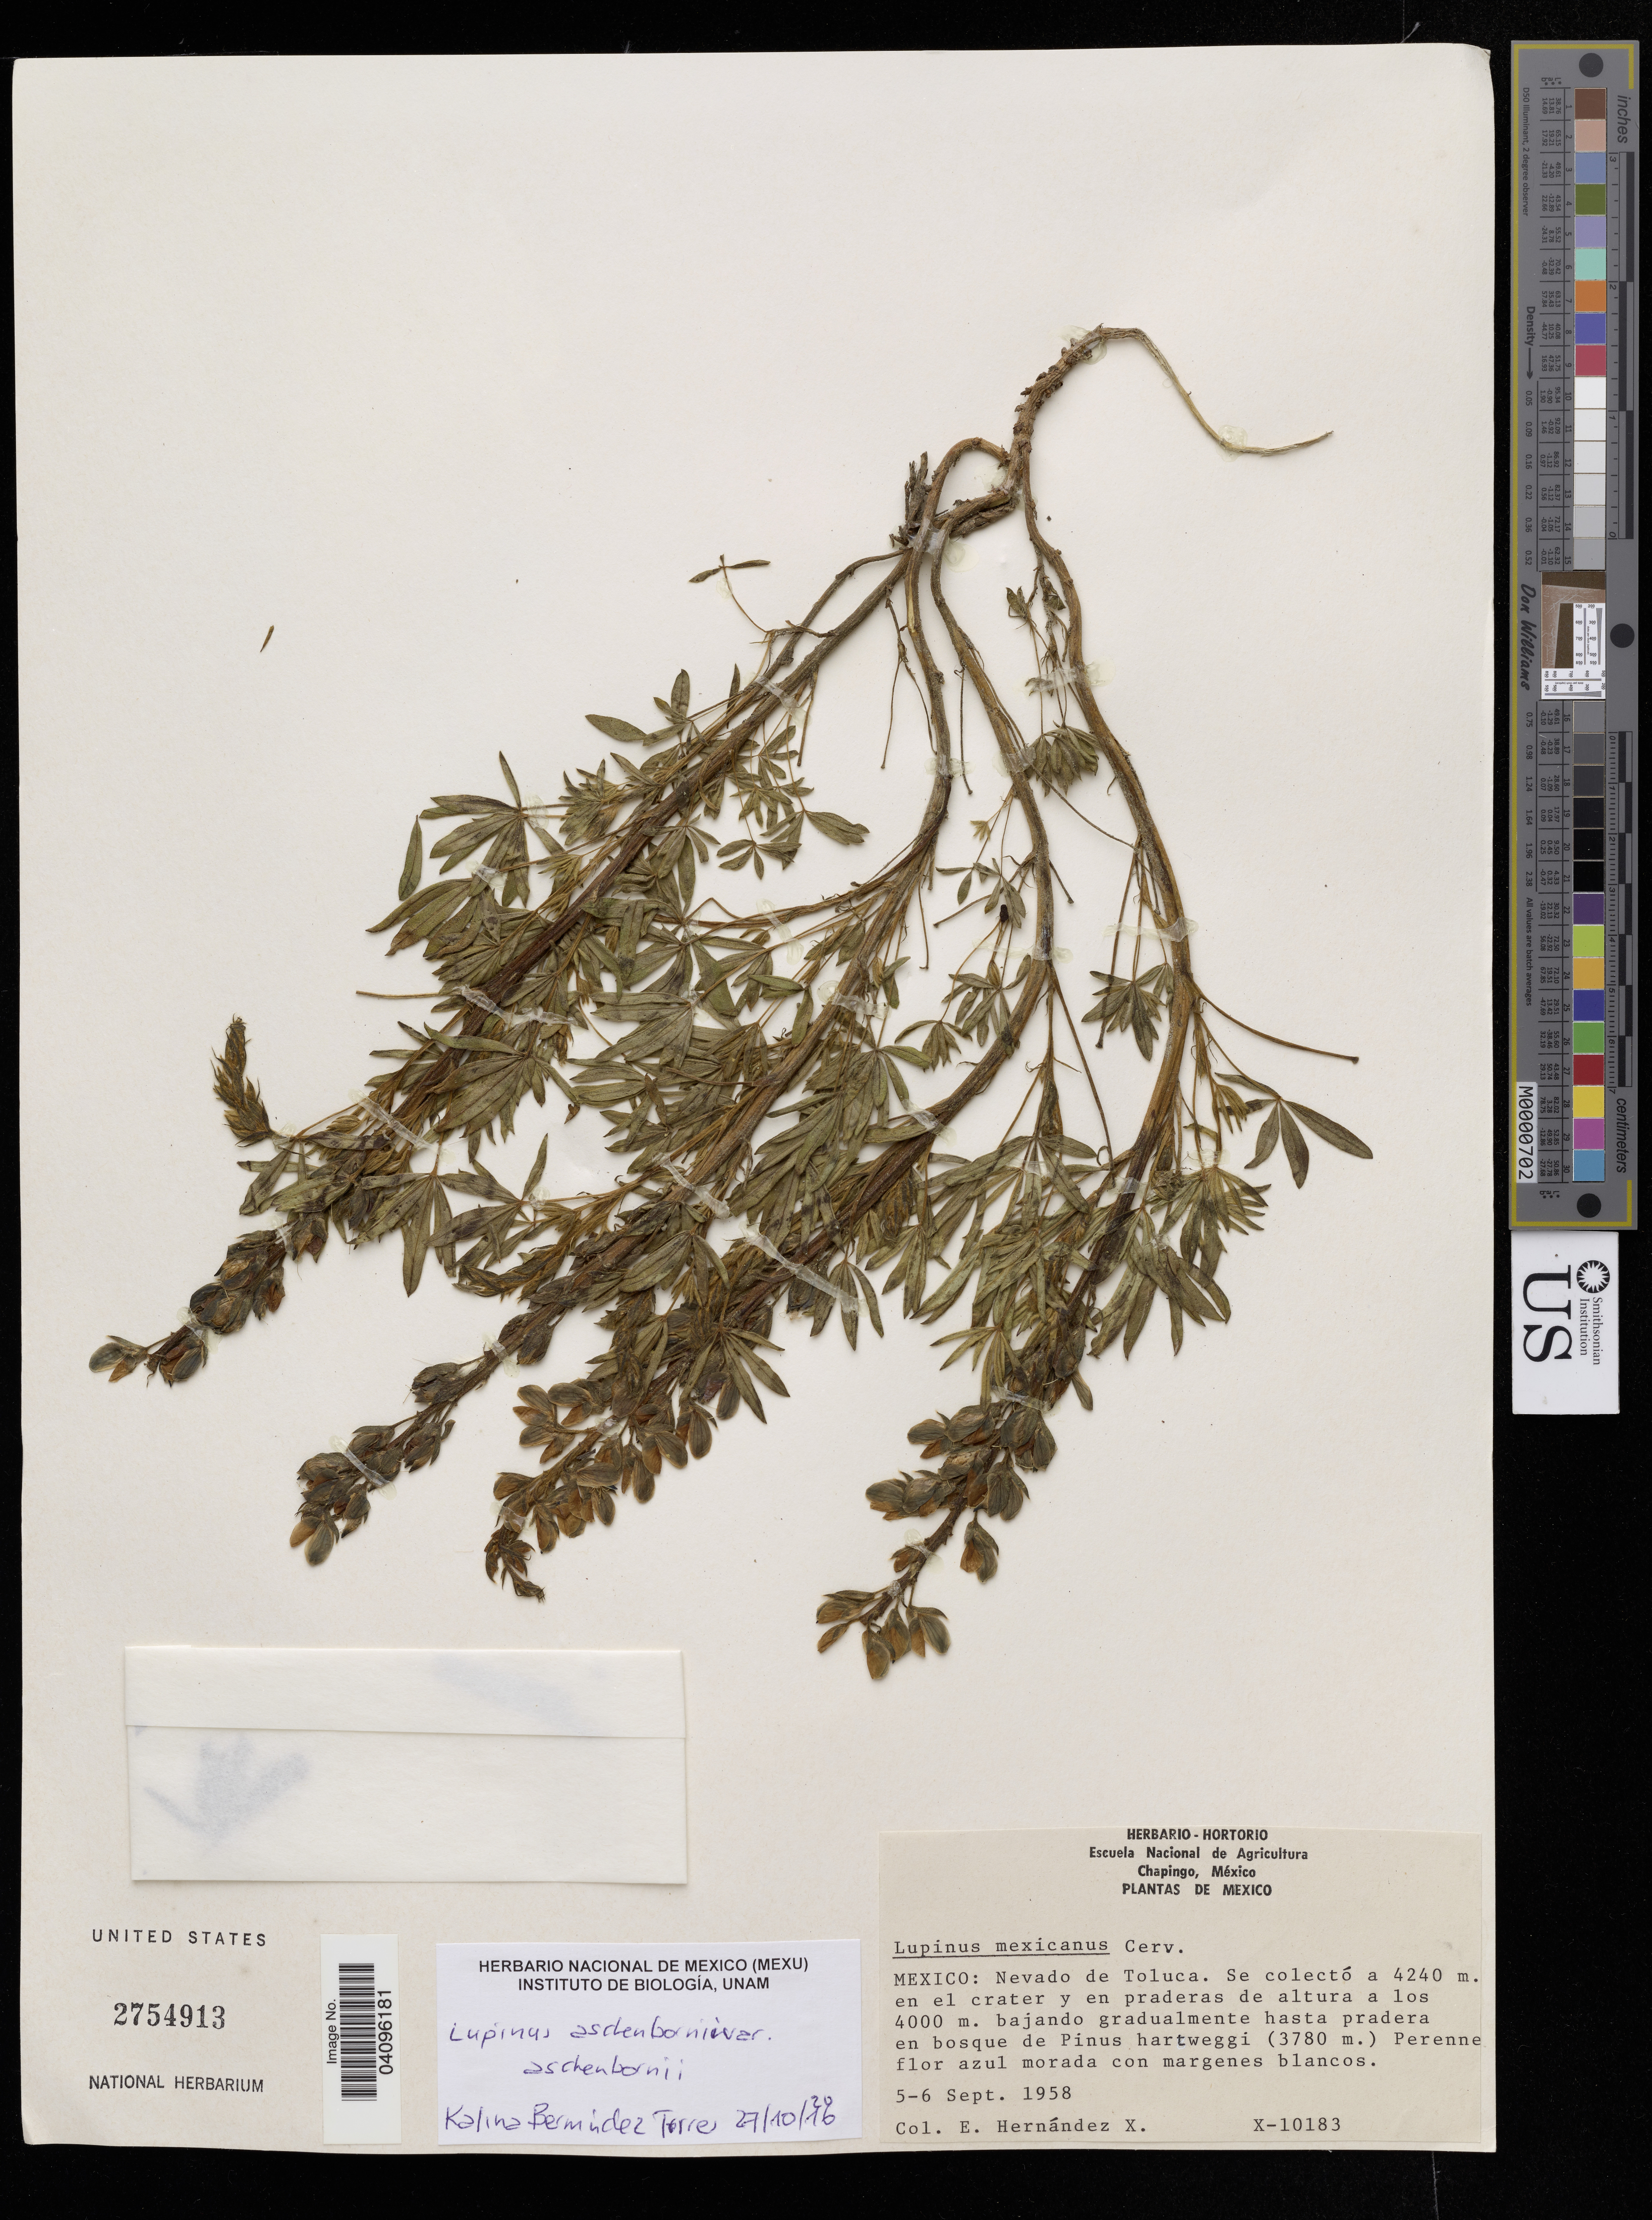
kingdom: Plantae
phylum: Tracheophyta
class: Magnoliopsida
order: Fabales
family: Fabaceae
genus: Lupinus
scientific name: Lupinus aschenbornii var. aschenbornii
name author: S. Schauer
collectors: E. Hernandez X.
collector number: X-10183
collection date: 1958-09-05/1958-09-06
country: Mexico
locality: Nevado de Toluca.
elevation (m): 420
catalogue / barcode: US 2754913